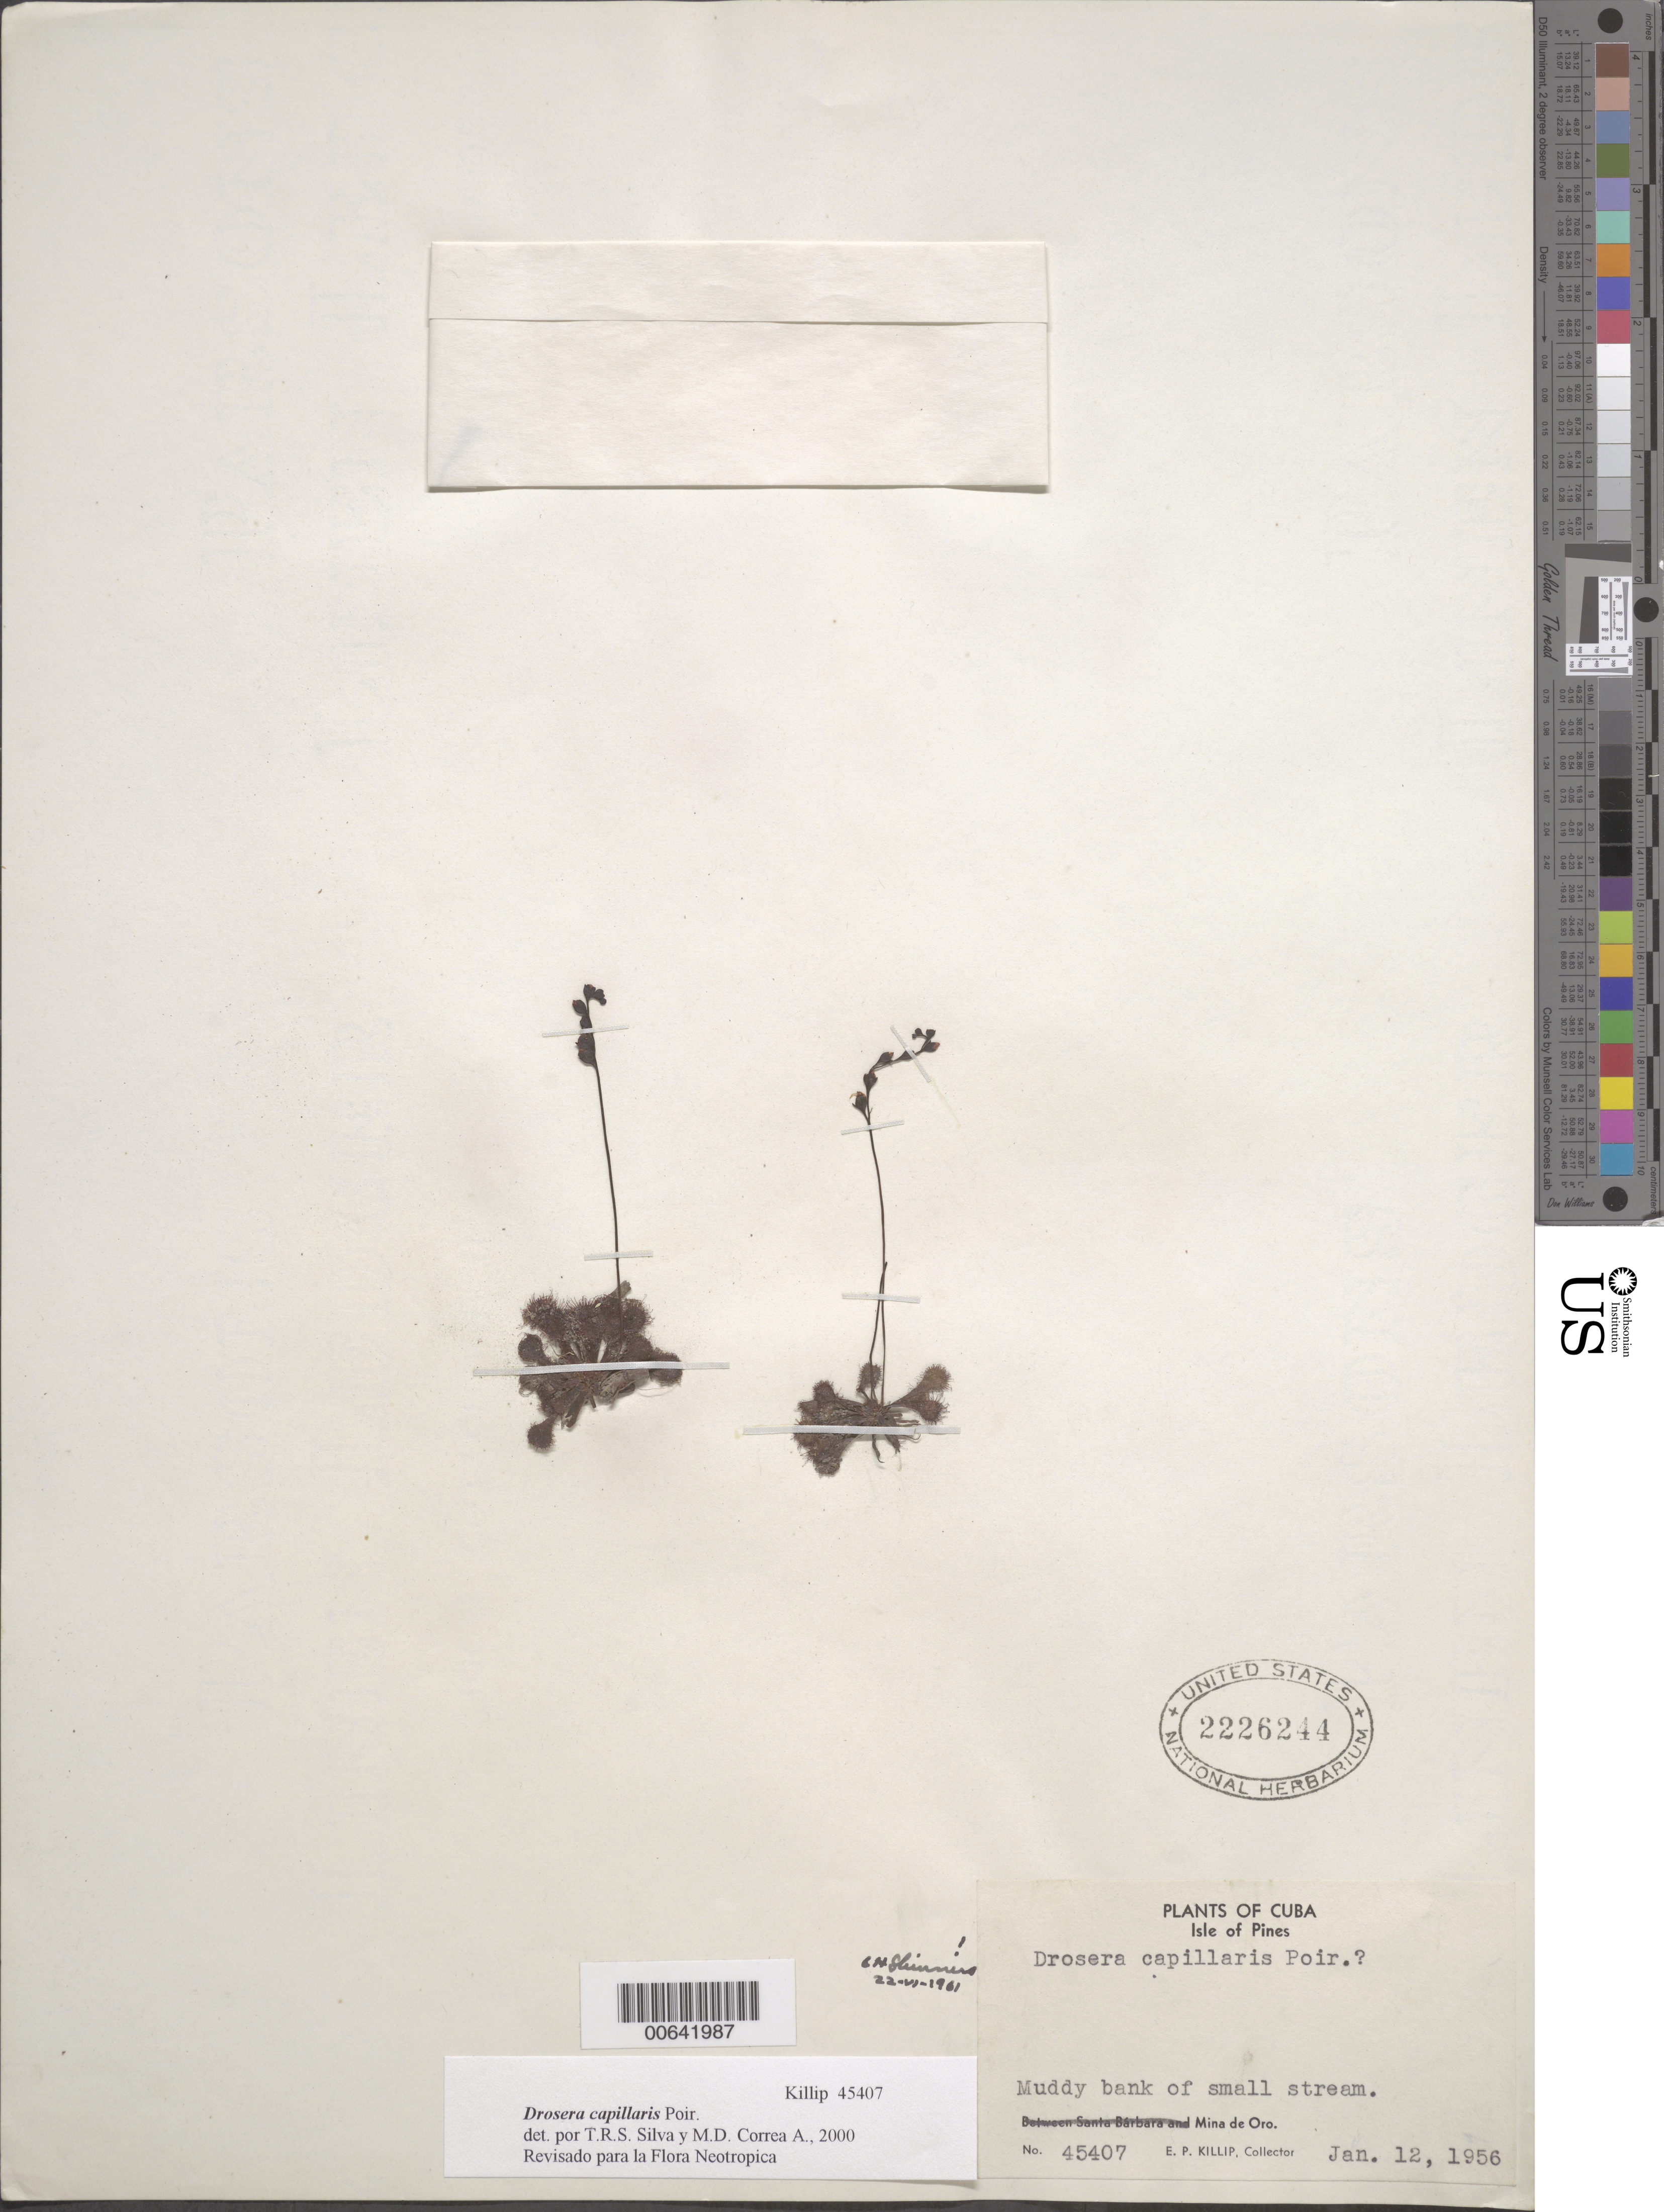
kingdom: Plantae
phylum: Tracheophyta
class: Magnoliopsida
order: Caryophyllales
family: Droseraceae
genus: Drosera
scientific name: Drosera capillaris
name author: Poir.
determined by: Shinners, L. H.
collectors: E. P. Killip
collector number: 45407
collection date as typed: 12 Jan 1956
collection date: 1956-01-12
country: Cuba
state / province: Isla de La Juventud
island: Isla de La Juventud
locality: Mina de Oro. "Isle of Pines".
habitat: Muddy bank of small stream.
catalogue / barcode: US 2226244